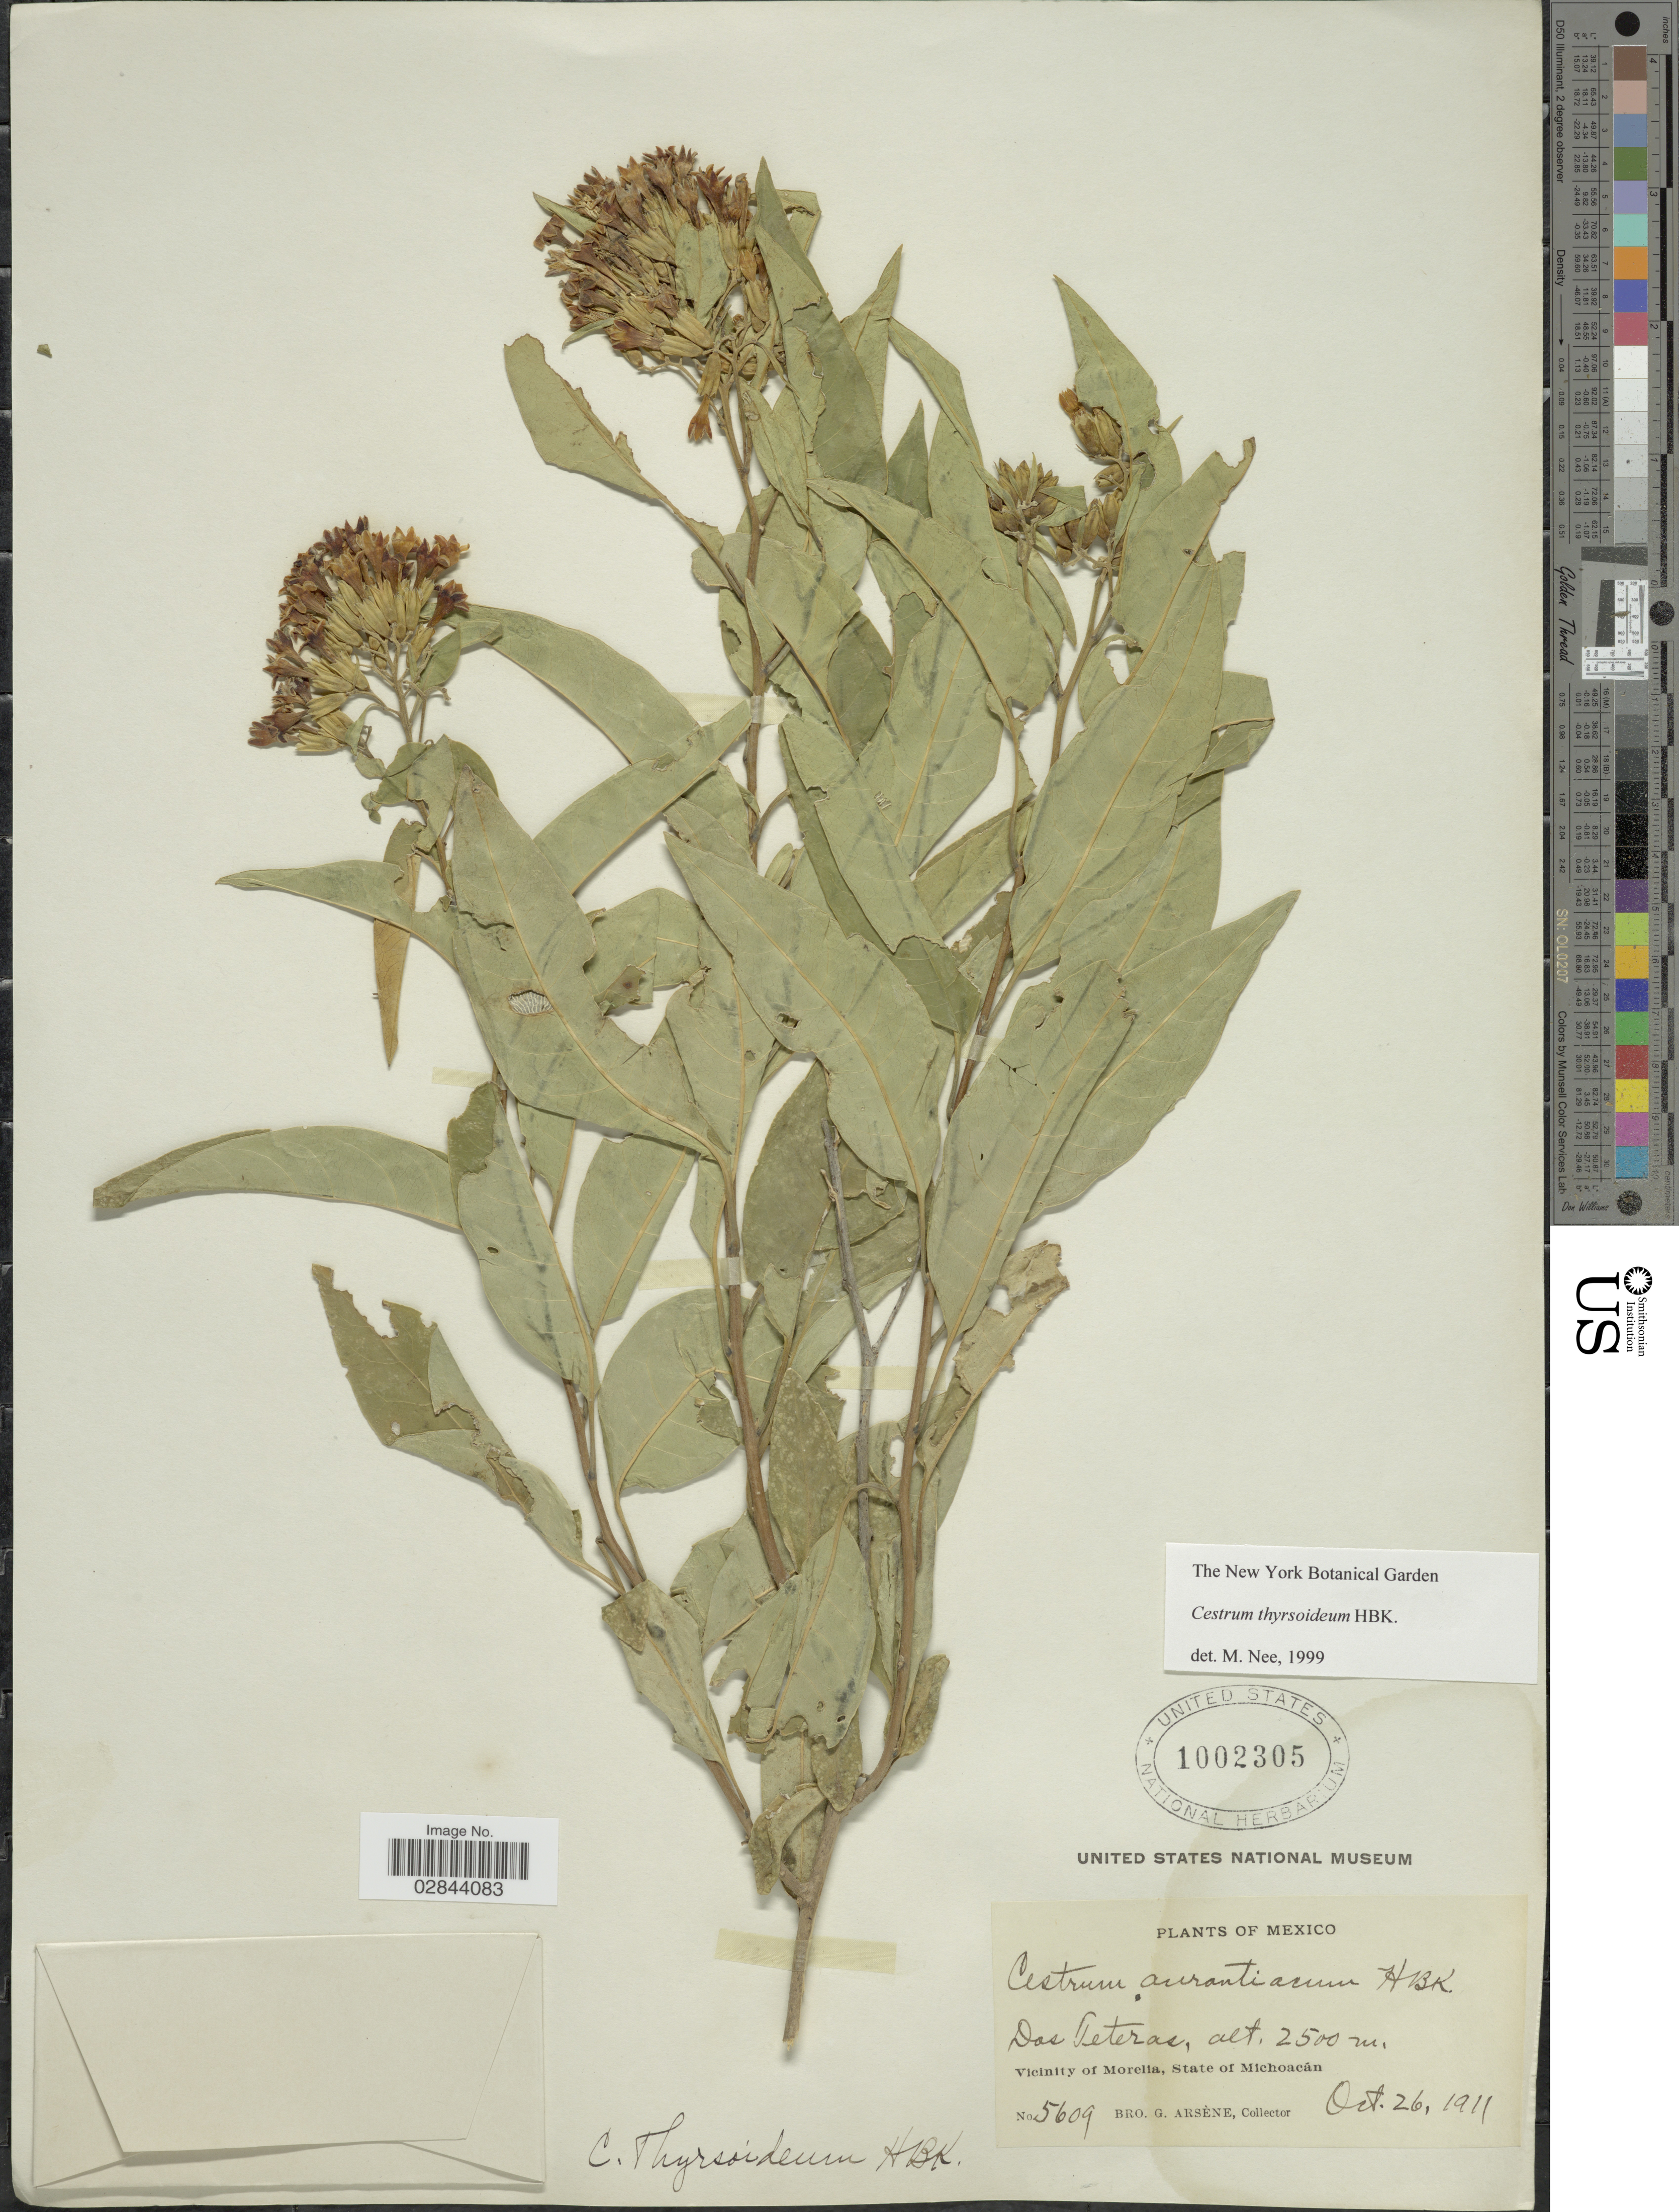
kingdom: Plantae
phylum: Tracheophyta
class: Magnoliopsida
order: Solanales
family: Solanaceae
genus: Cestrum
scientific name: Cestrum thyrsoideum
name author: Kunth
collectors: Bro. G. Arsène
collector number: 5609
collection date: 1911-10-26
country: Mexico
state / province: Michoacán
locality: Dos Teteras, Vicinity of Morelia.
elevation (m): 2500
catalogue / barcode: US 1002305